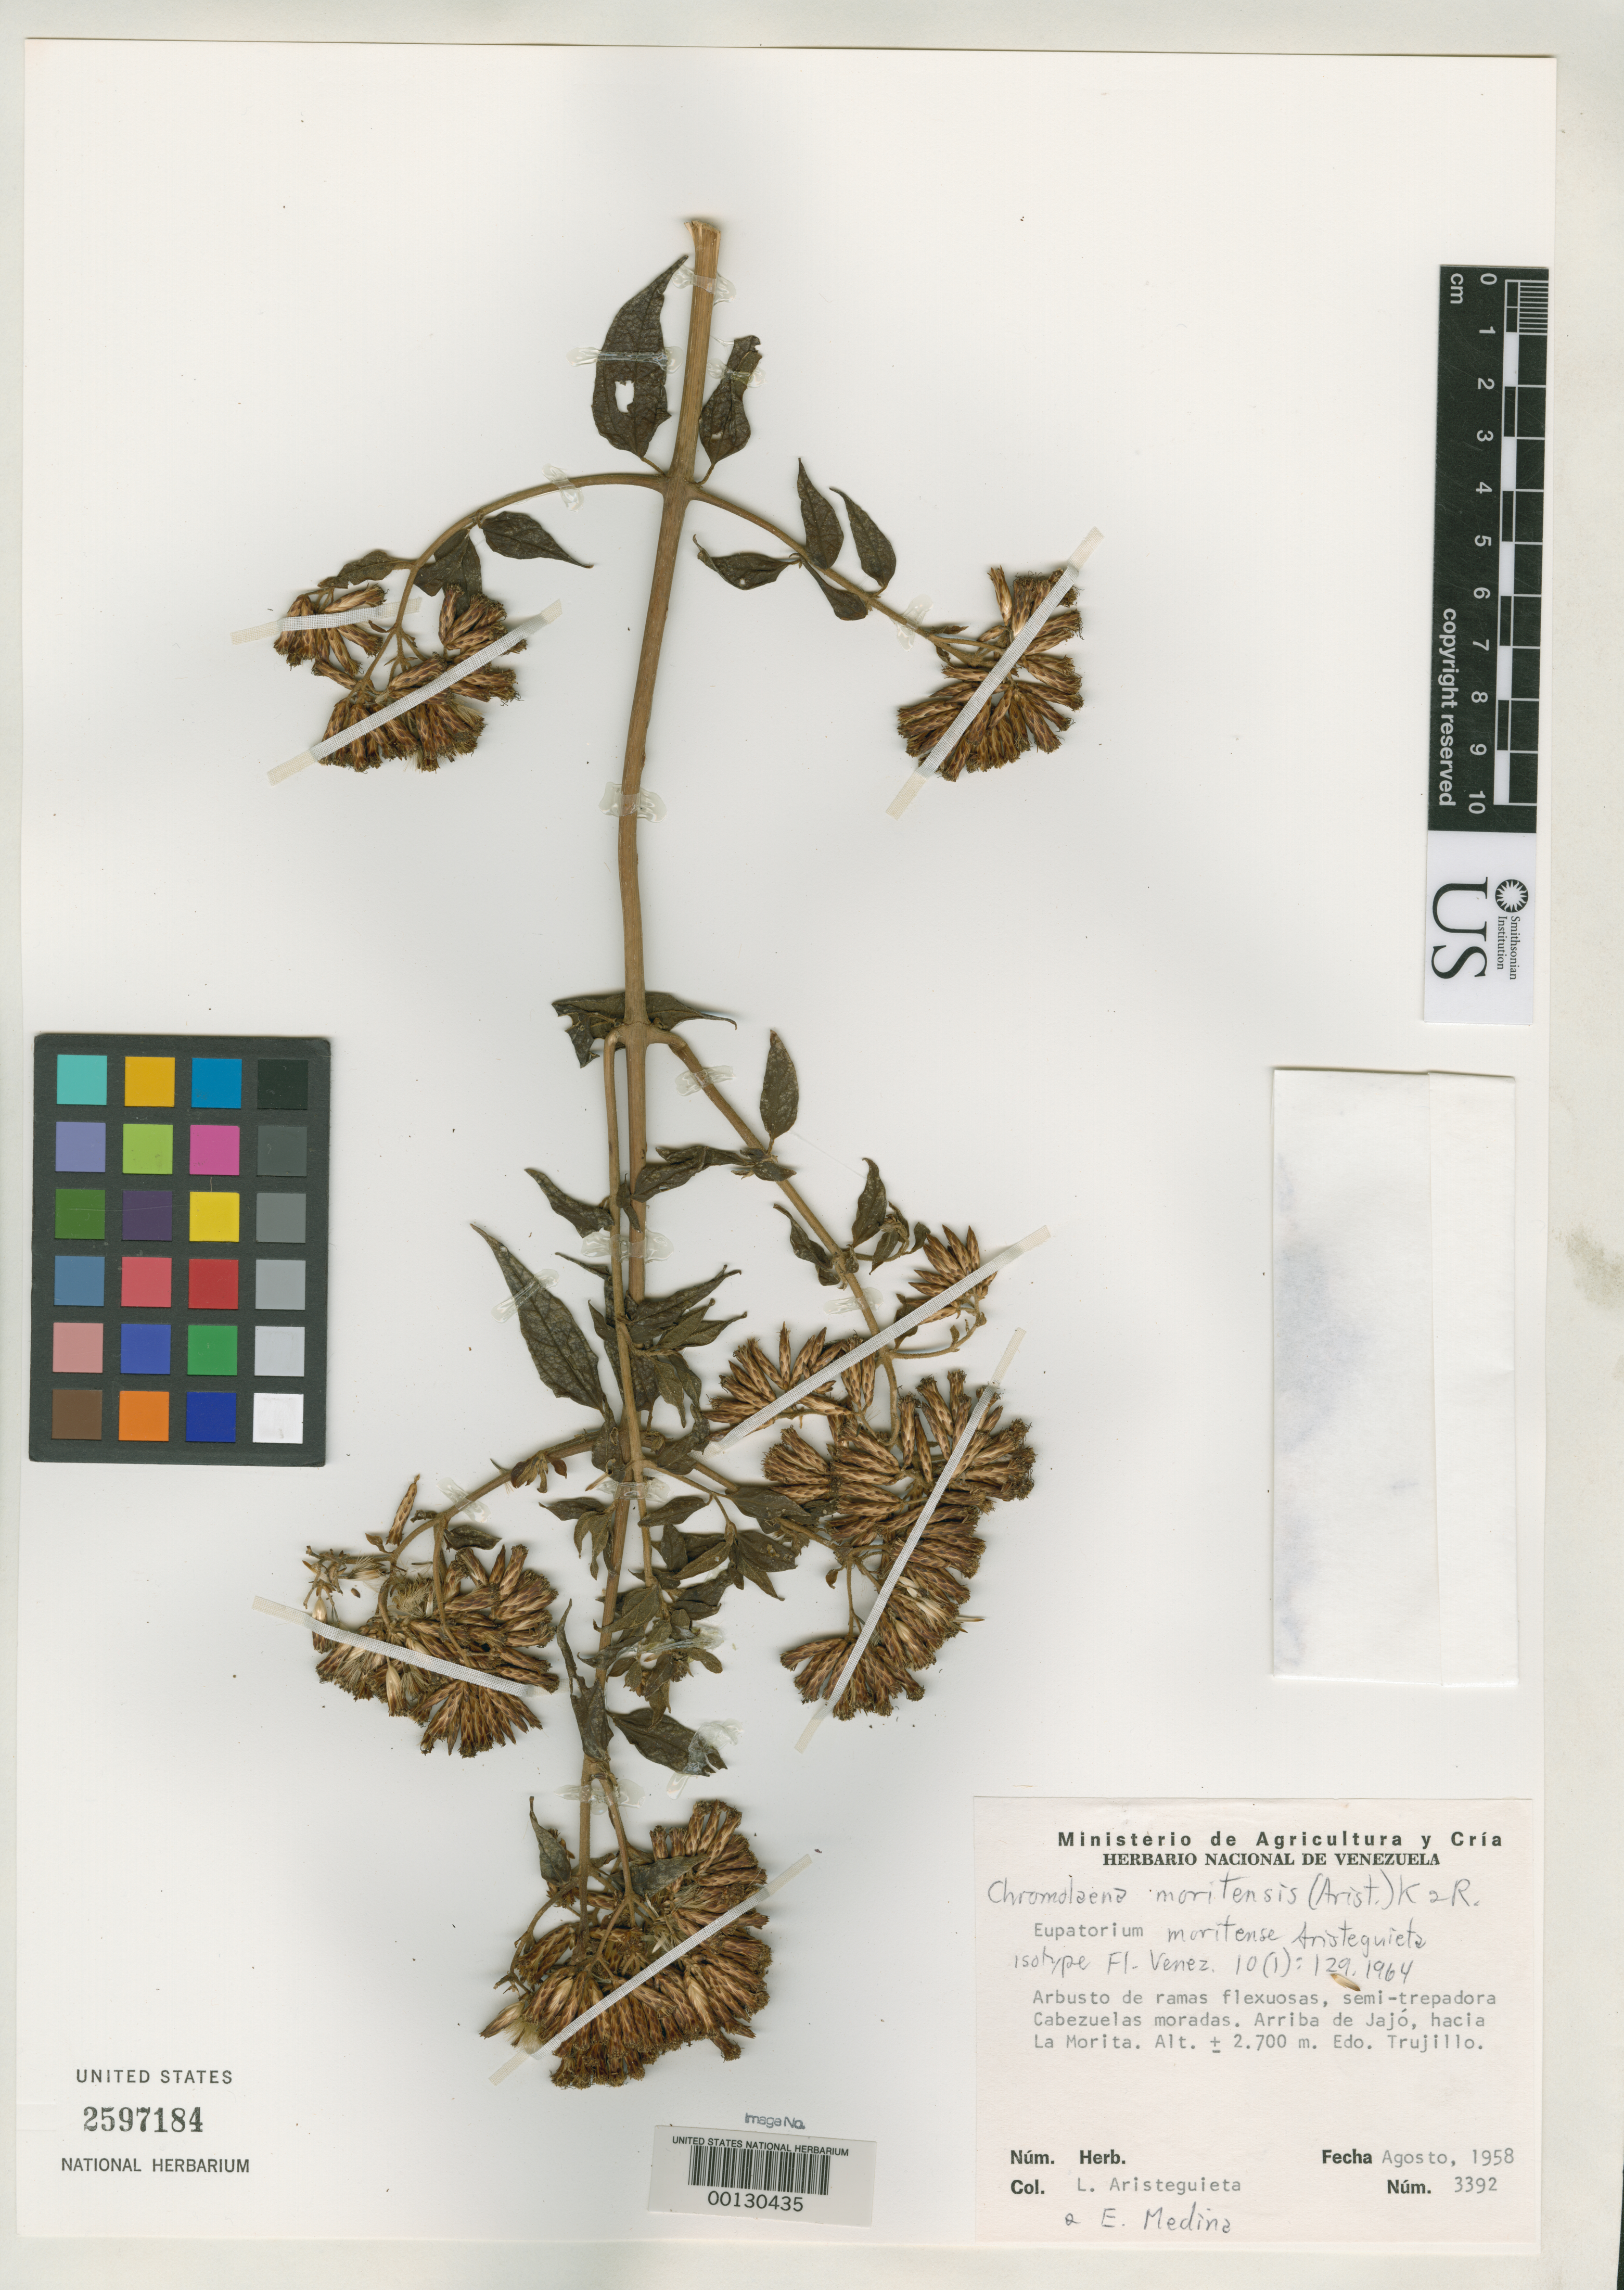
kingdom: Plantae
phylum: Tracheophyta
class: Magnoliopsida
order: Asterales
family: Asteraceae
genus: Eupatorium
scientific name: Eupatorium moritense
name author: Aristeg.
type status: Isotype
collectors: L. Aristeguieta & E. Medina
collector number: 3392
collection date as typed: Aug 1958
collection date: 1958-08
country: Venezuela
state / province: Trujillo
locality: Arriba de Jajó, hacia La Morita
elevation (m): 2700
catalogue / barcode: US 2597184